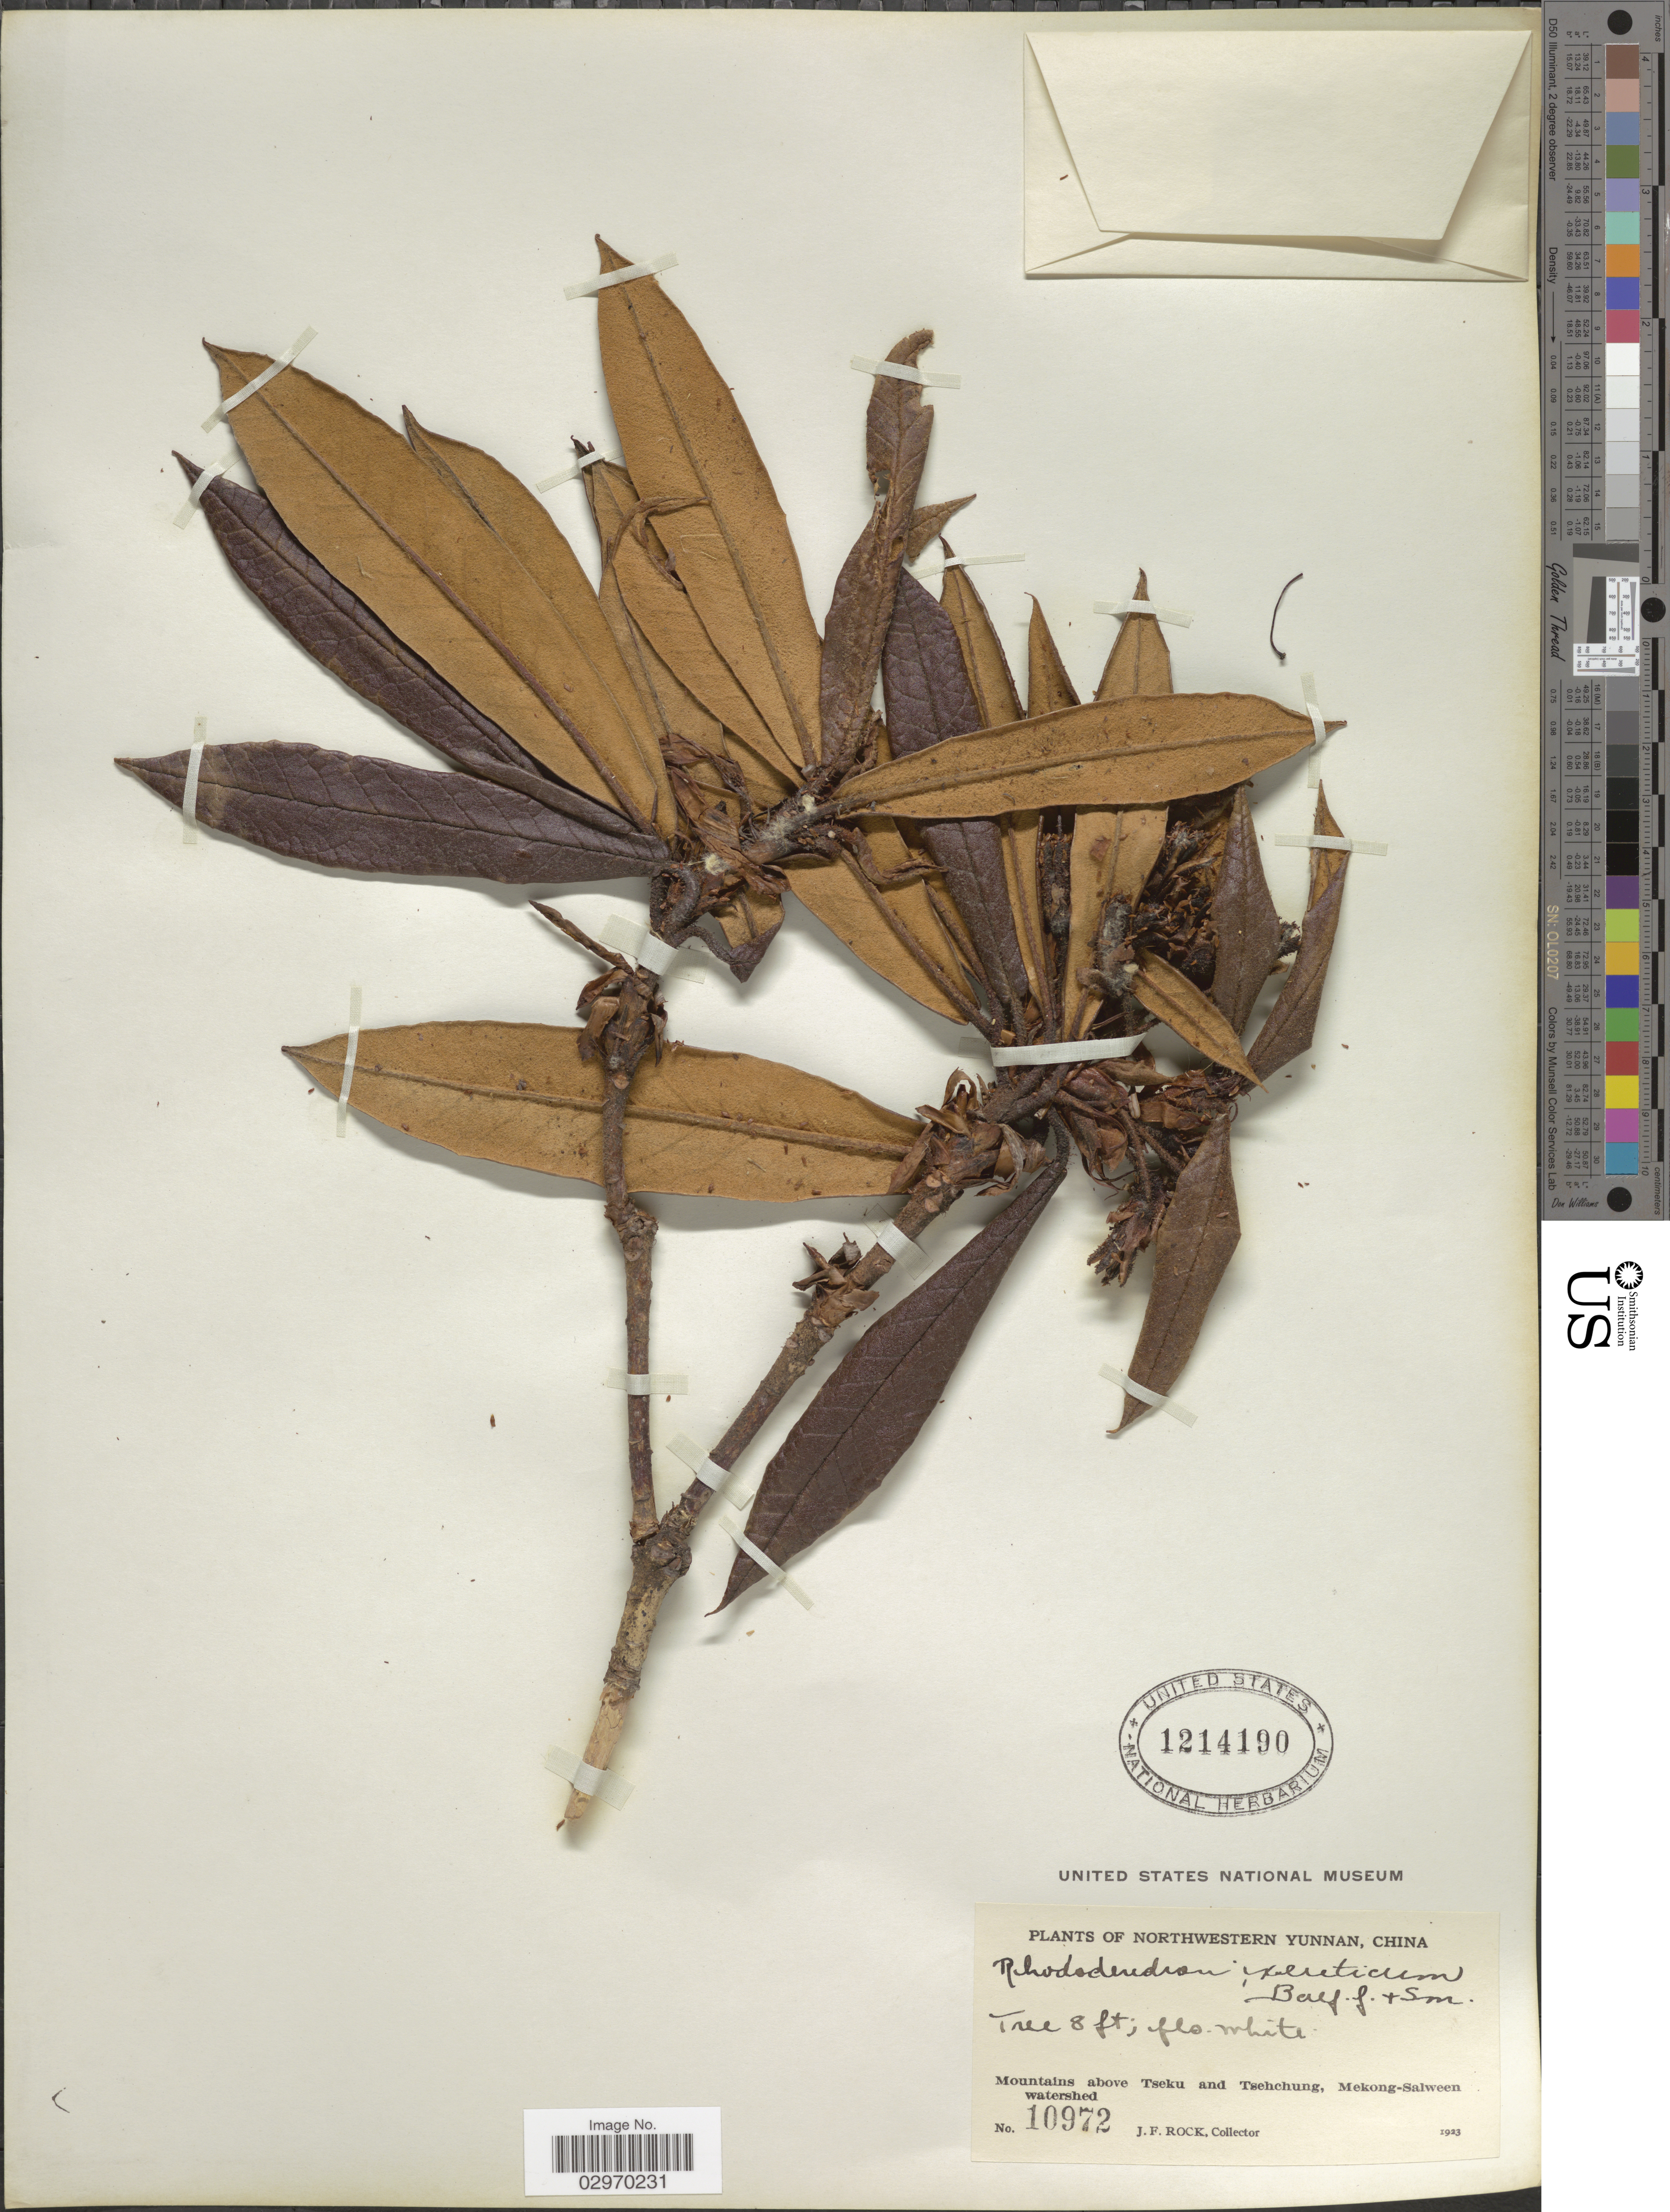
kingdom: Plantae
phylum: Tracheophyta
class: Magnoliopsida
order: Ericales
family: Ericaceae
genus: Rhododendron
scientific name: Rhododendron crinigerum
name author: Franch.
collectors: J. Rock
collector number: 10972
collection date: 1923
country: China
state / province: Yunnan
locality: Northwestern Yunnan, Mountains above Tseku and Tsehchung, Mekong-Salween watershed.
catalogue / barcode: US 1214190